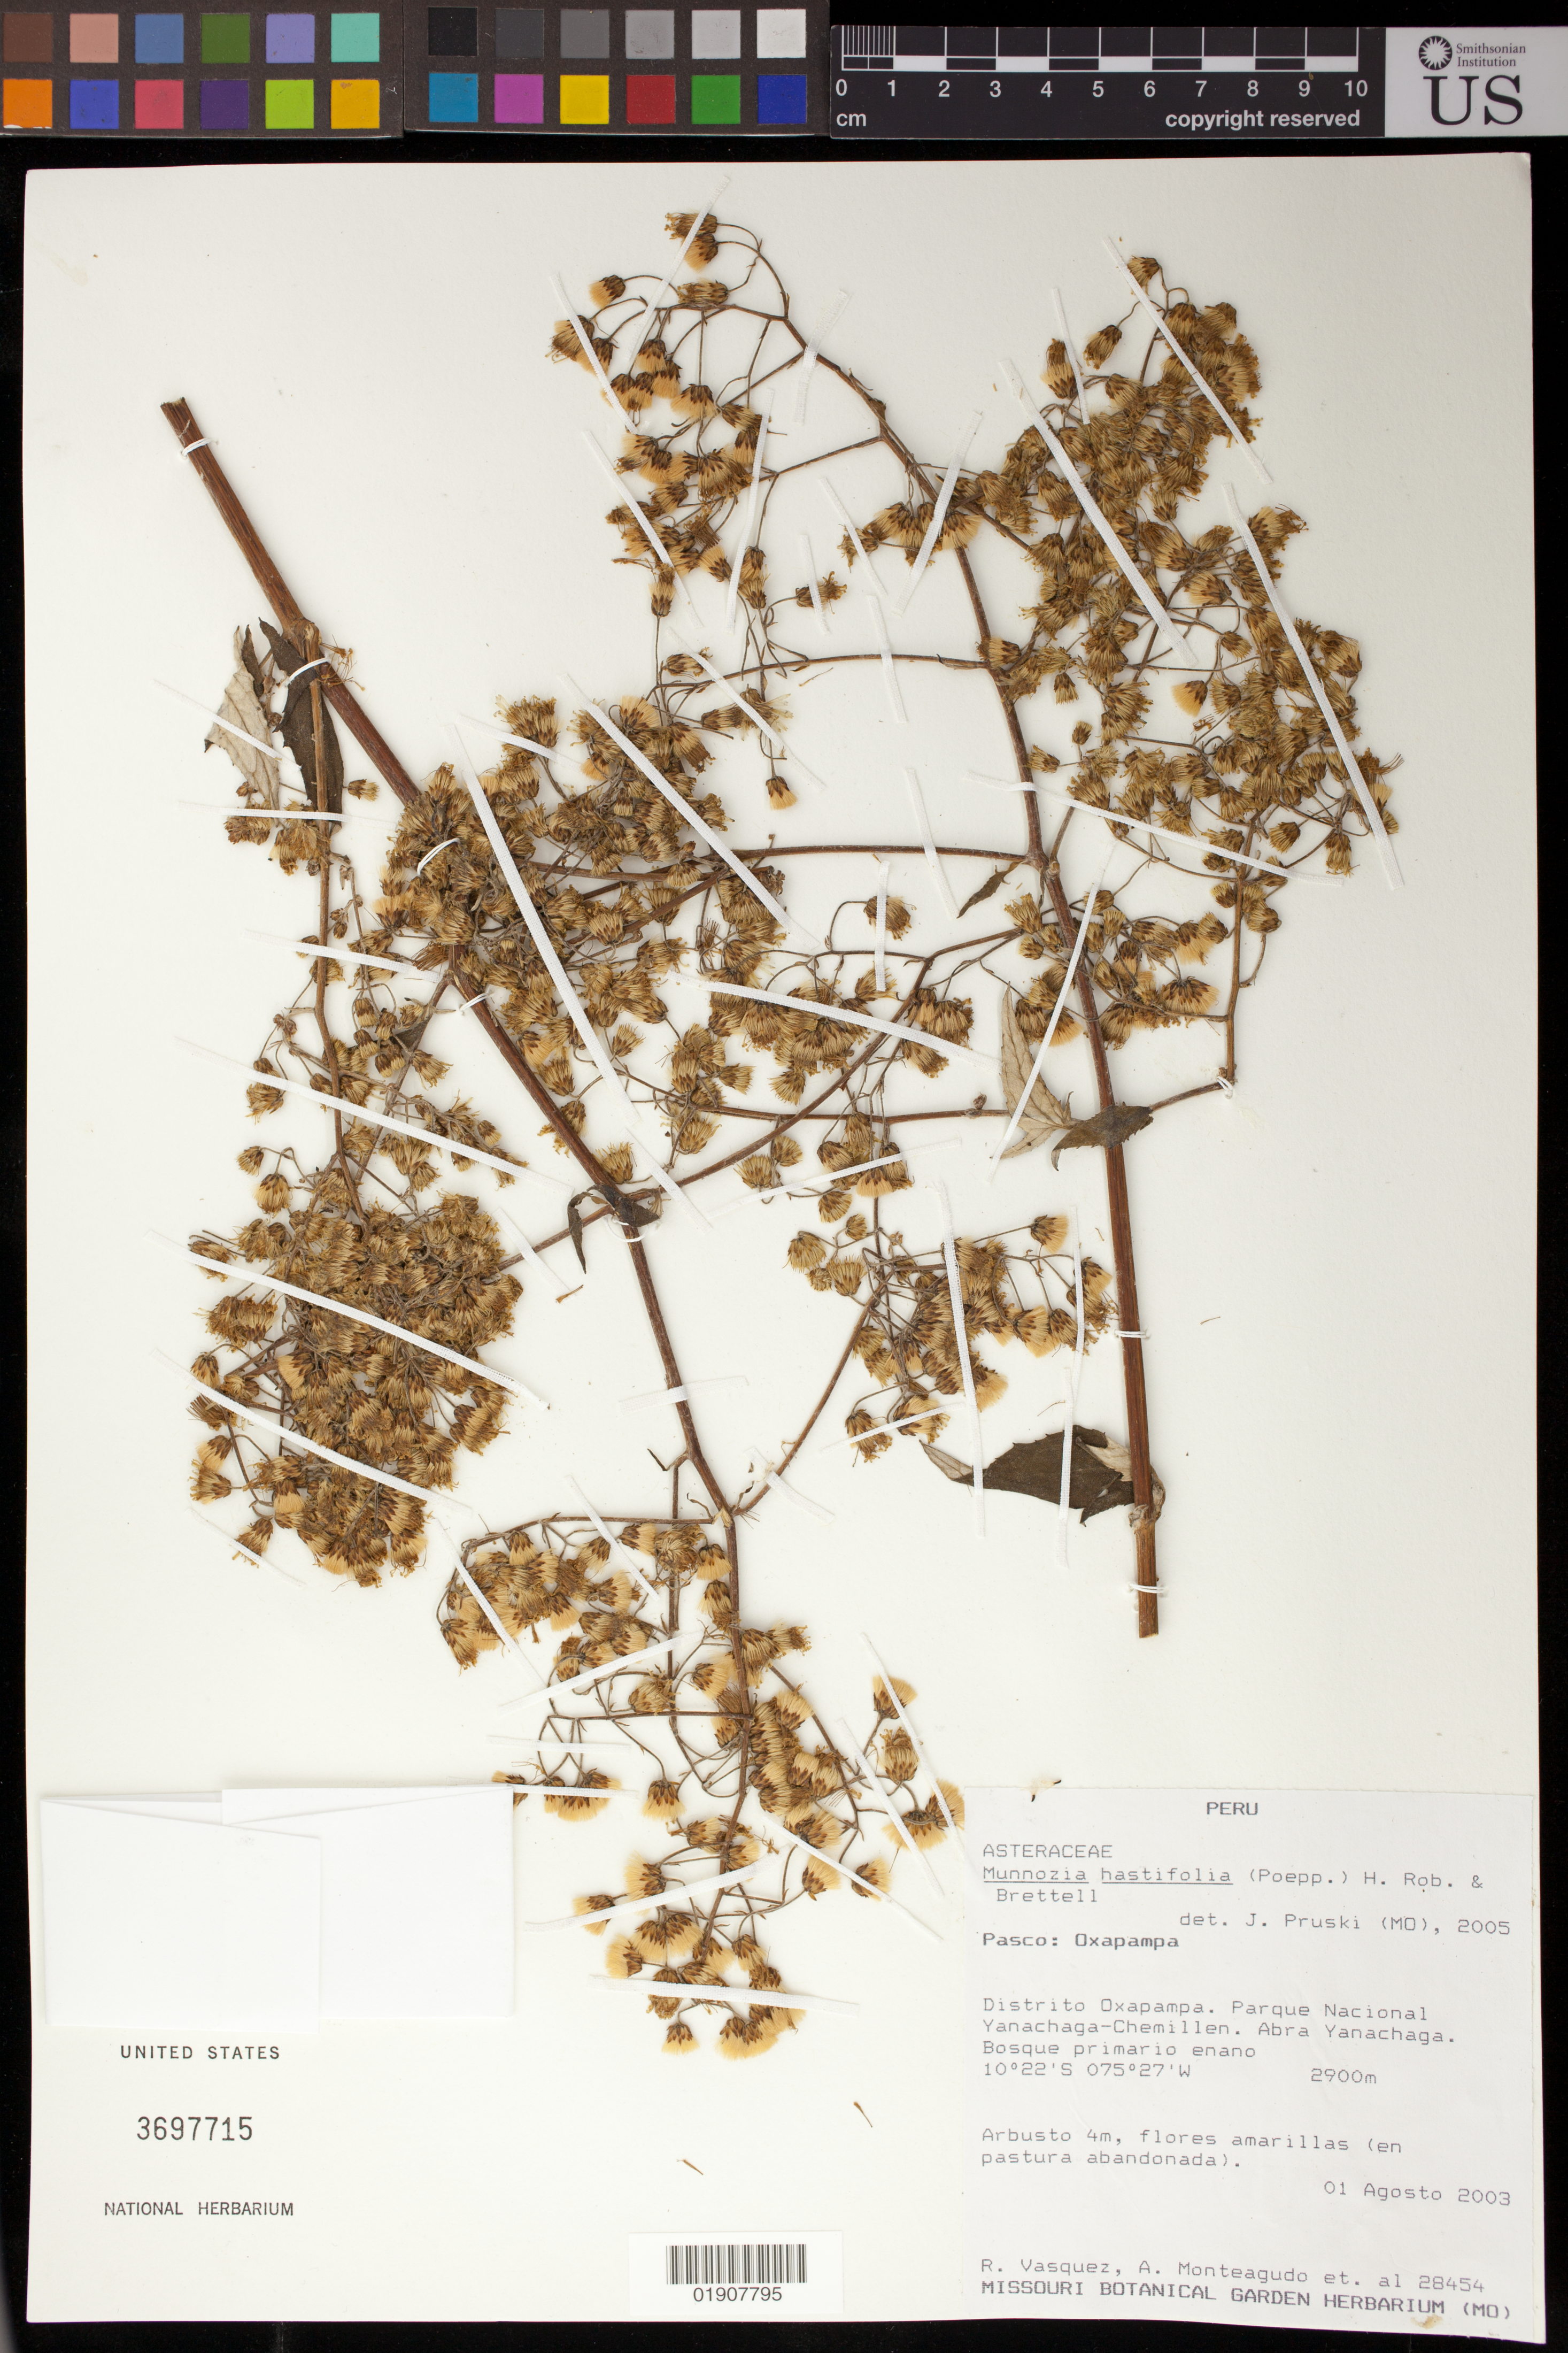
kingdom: Plantae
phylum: Tracheophyta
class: Magnoliopsida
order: Asterales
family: Asteraceae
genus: Munnozia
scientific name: Munnozia hastifolia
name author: (Poepp.) H. Rob. & Brettell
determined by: Pruski, J. F.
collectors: R. Vásquez, A. Monteagudo & et al.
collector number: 28454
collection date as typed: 01 Aug 2003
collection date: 2003-08-01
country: Peru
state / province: Pasco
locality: Pasco: Oxapampa. Distrito Oxapampa. Parque Nacional Yanachaga Chemillén, Abra Yanachaga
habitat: Bosque primario enano.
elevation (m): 2900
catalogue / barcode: US 3697715